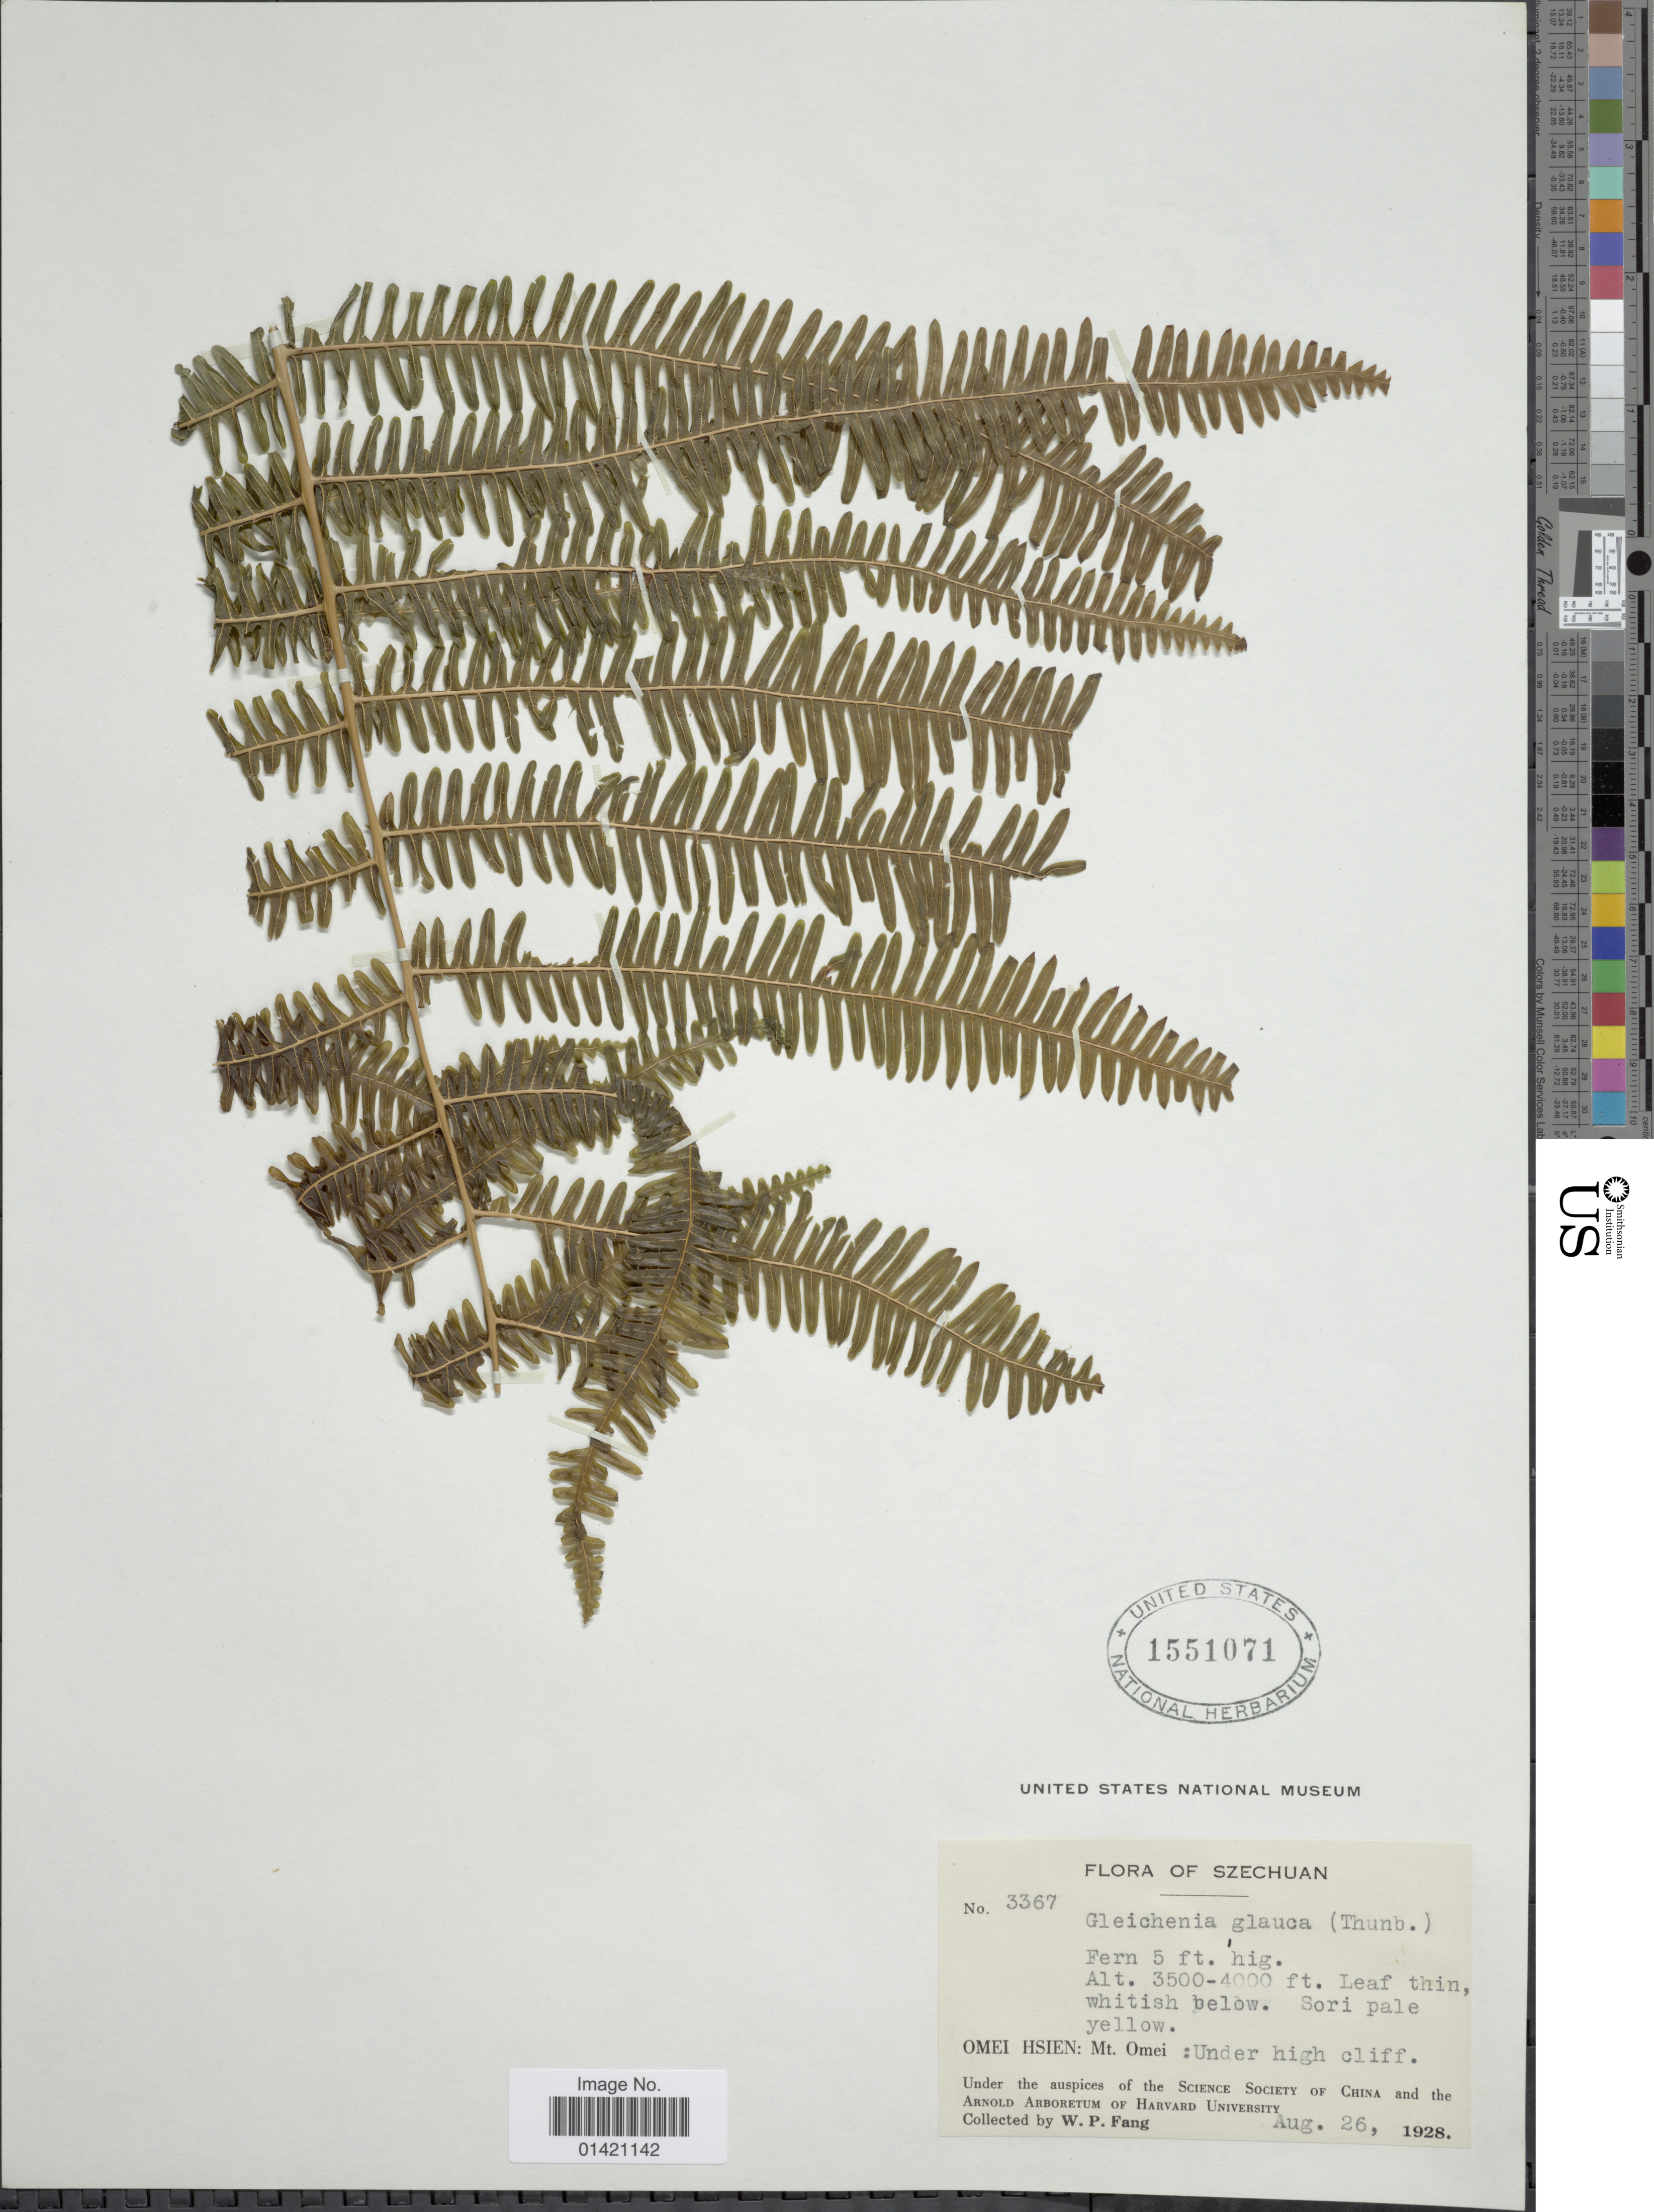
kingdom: Plantae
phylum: Tracheophyta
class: Polypodiopsida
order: Gleicheniales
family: Gleicheniaceae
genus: Diplopterygium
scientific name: Diplopterygium glaucum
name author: (Thunb. ex Houtt.) Nakai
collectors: W. P. Fang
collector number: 3367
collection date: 1928-08-26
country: China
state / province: Sichuan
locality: Szechuan. Omei Hsien: Mt. Omei.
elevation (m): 1067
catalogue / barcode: US 1551071